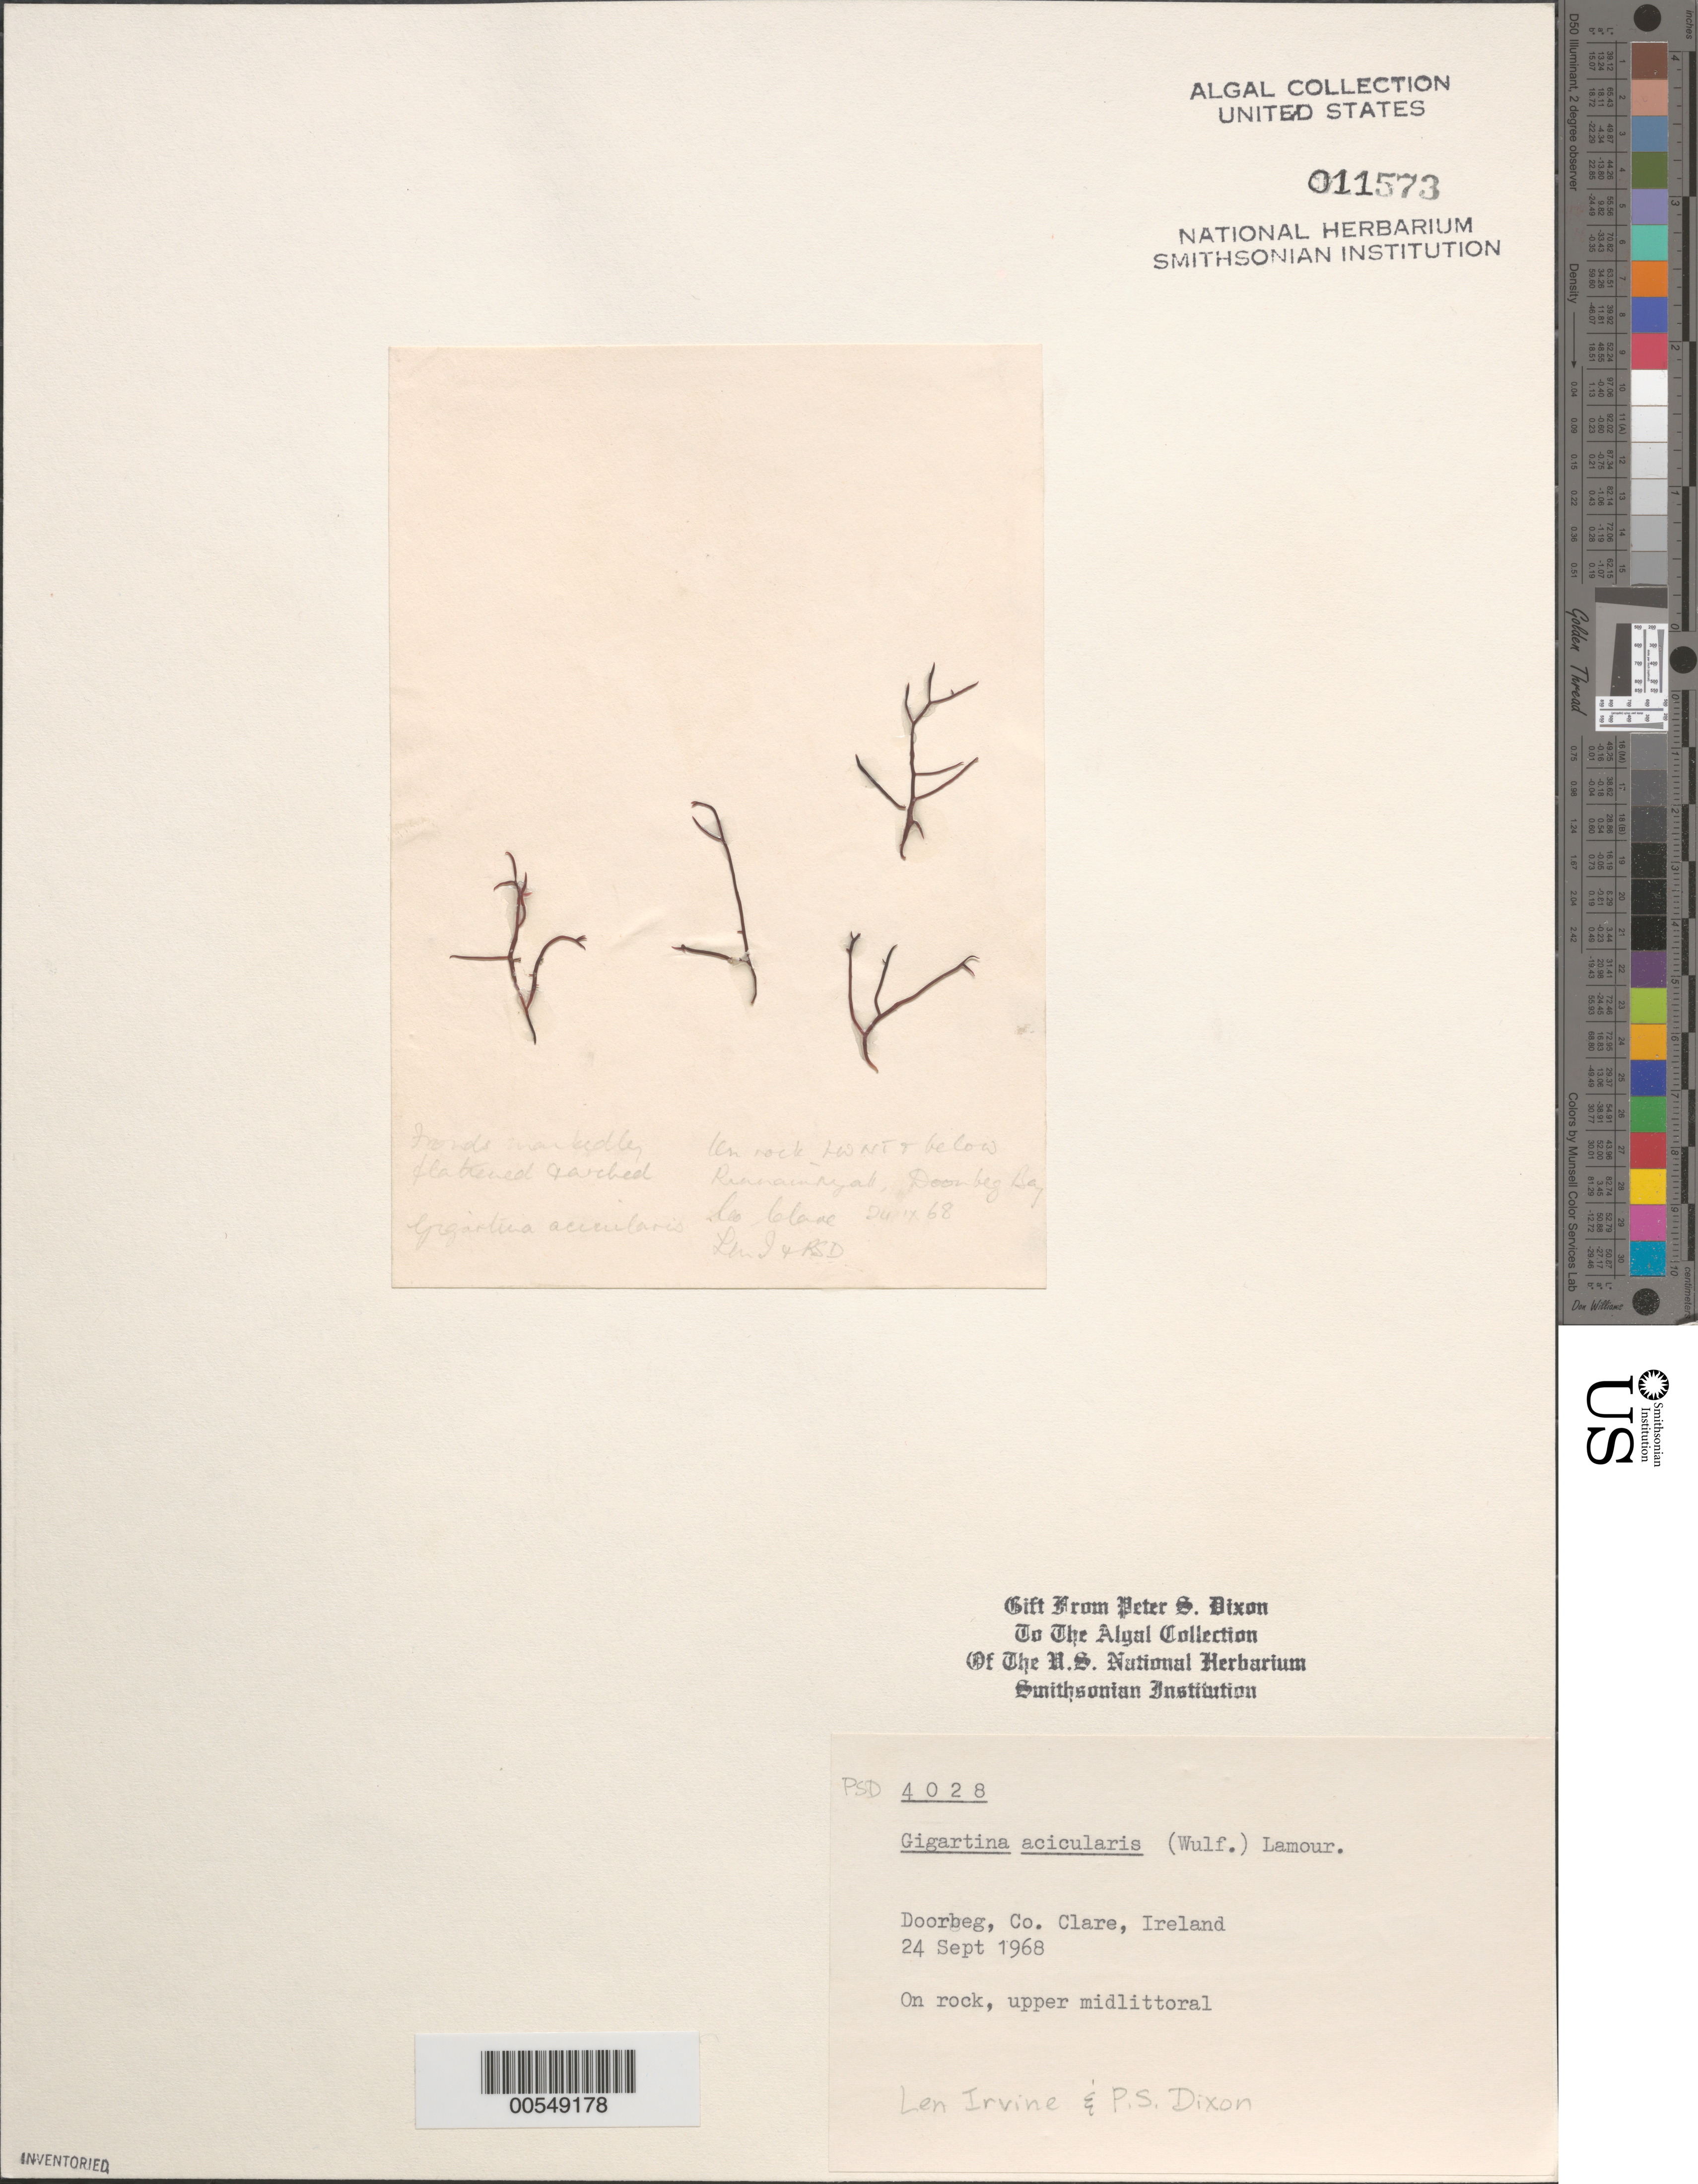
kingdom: Plantae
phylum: Rhodophyta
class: Florideophyceae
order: Gigartinales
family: Gigartinaceae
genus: Chondracanthus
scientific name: Chondracanthus acicularis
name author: (Roth) Fredericq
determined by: Algae name updating Project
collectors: L. Irvine & P. S. Dixon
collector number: PSD 4028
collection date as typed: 24 Sep 1968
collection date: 1968-09-24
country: Ireland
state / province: Munster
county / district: Clare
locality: Doorbeg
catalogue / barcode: US 11573